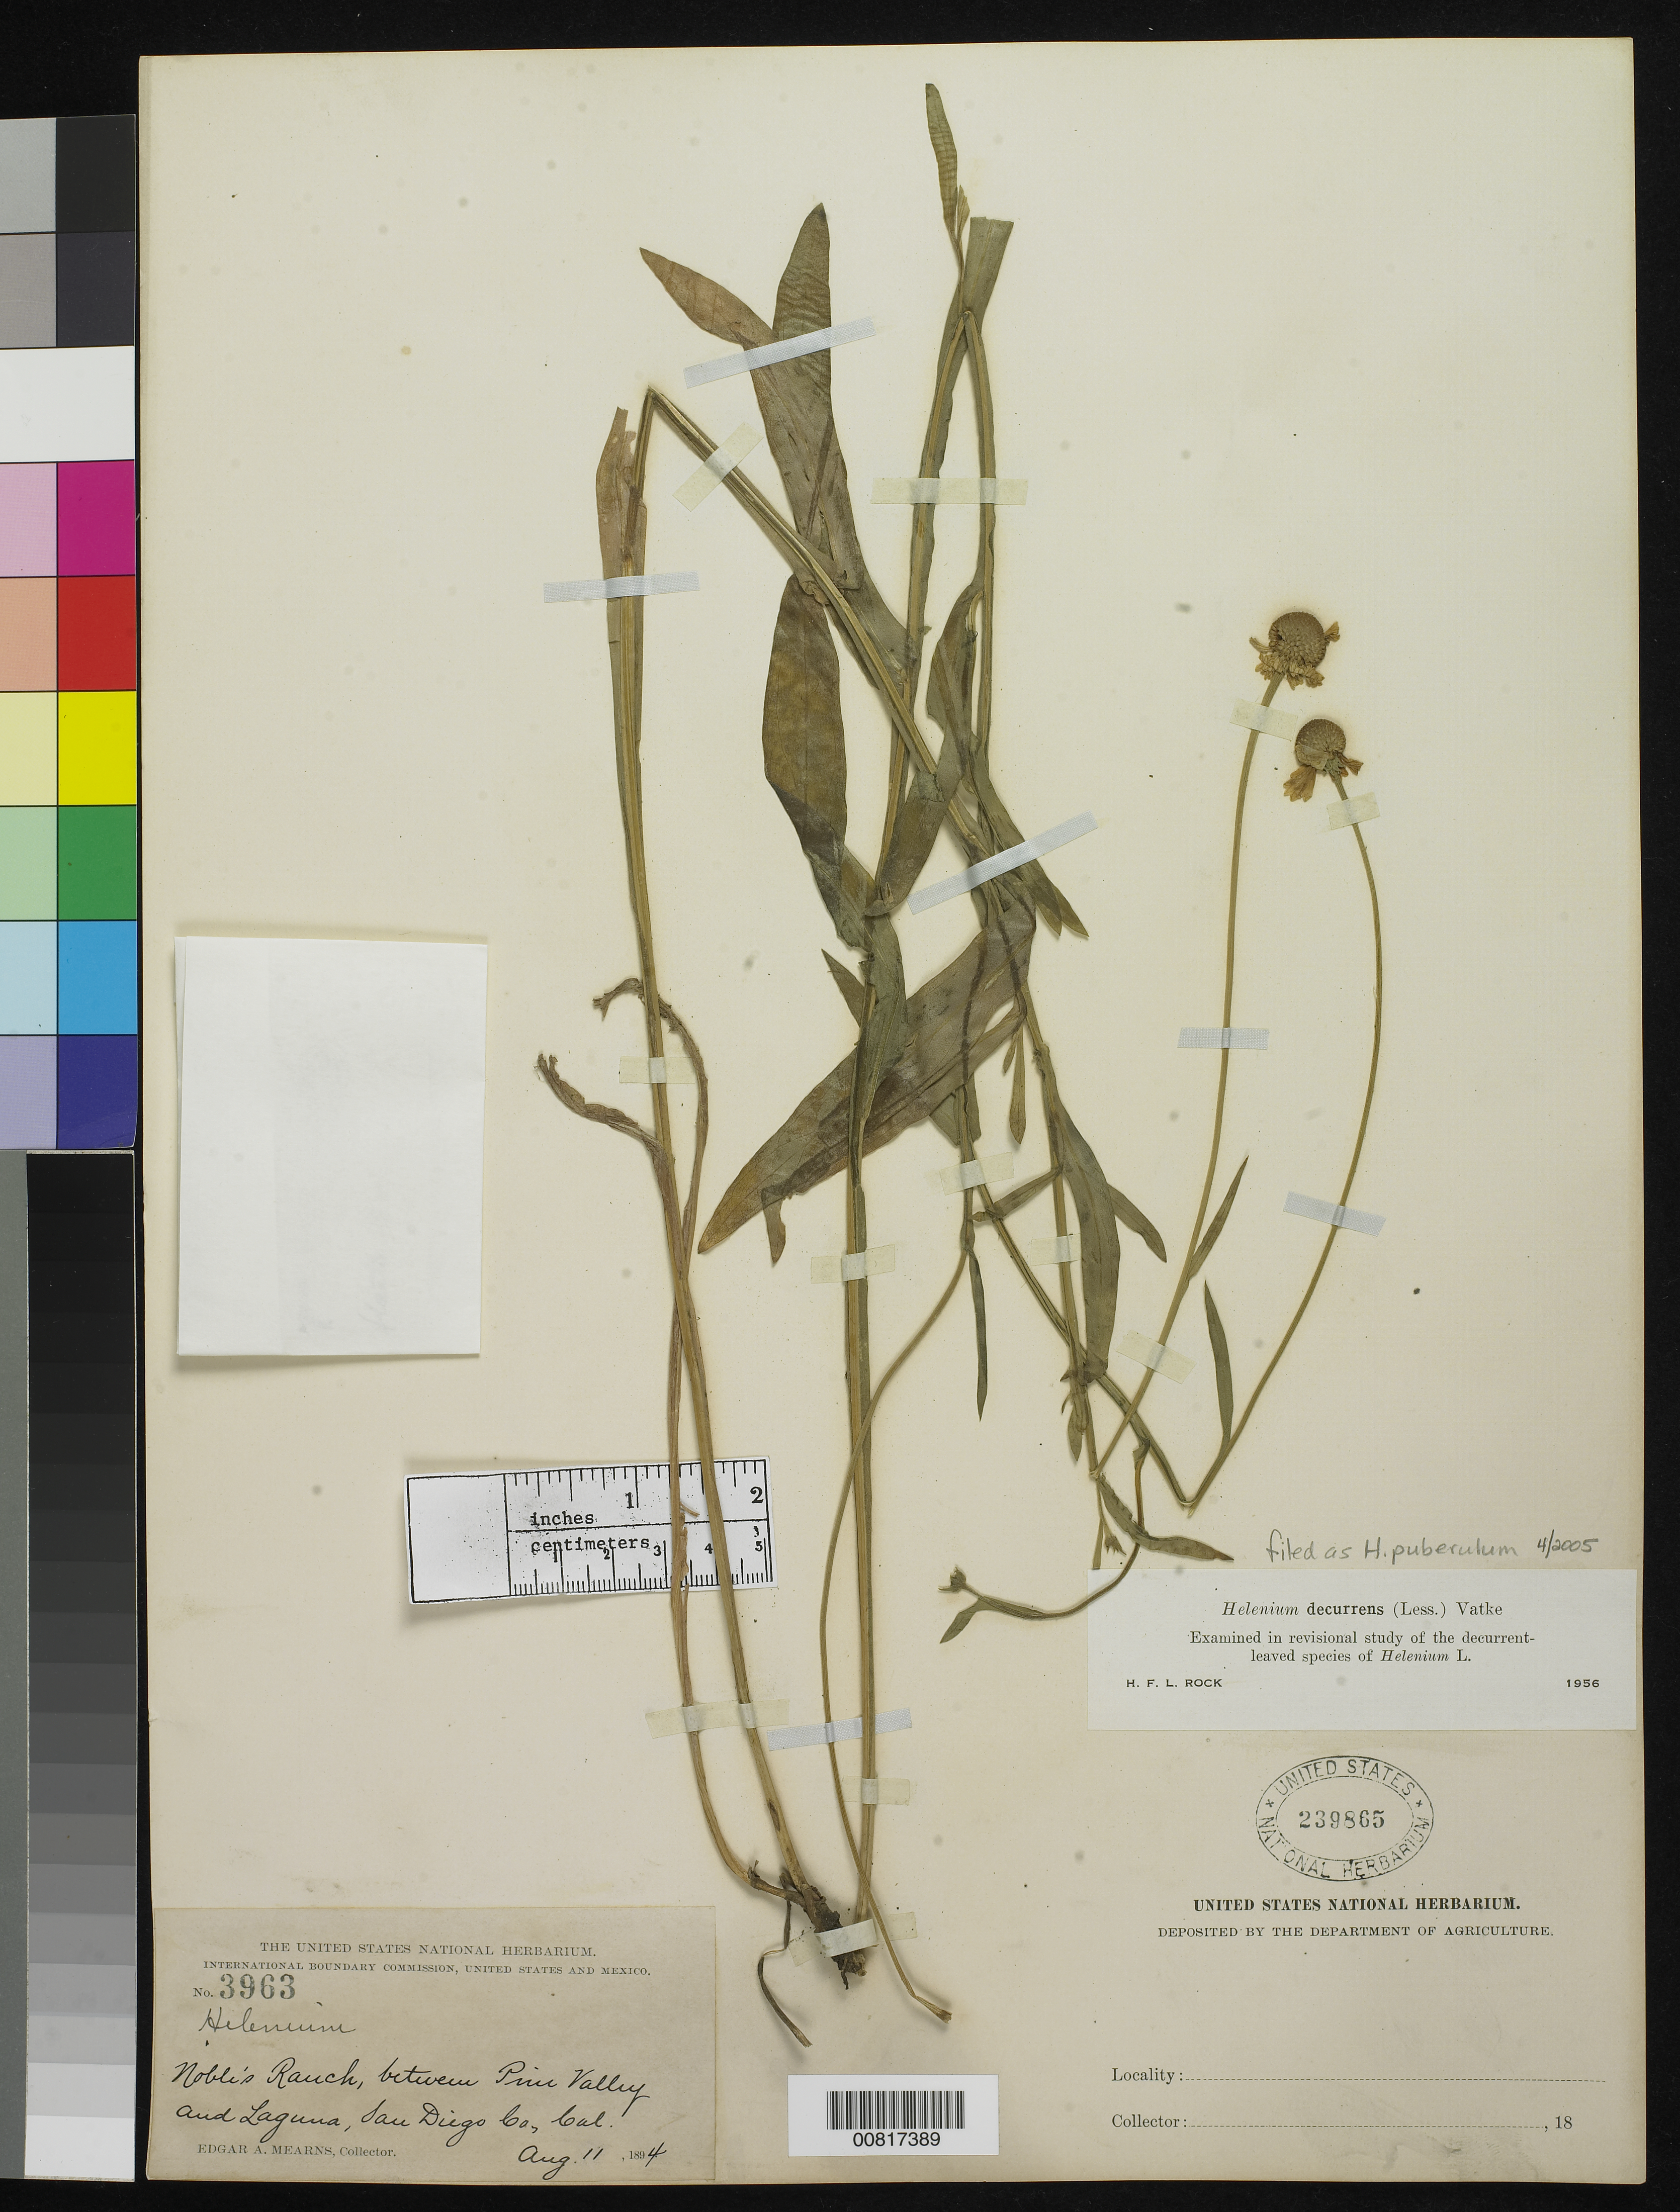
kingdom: Plantae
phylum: Tracheophyta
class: Magnoliopsida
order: Asterales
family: Asteraceae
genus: Helenium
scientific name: Helenium puberulum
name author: DC.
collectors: E. A. Mearns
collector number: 3963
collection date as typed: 11 Aug 1894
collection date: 1894-08-11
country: United States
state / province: California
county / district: San Diego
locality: Noble's Ranch, between Pine Valley and Laguna, San Diego County, California.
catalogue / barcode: US 239865